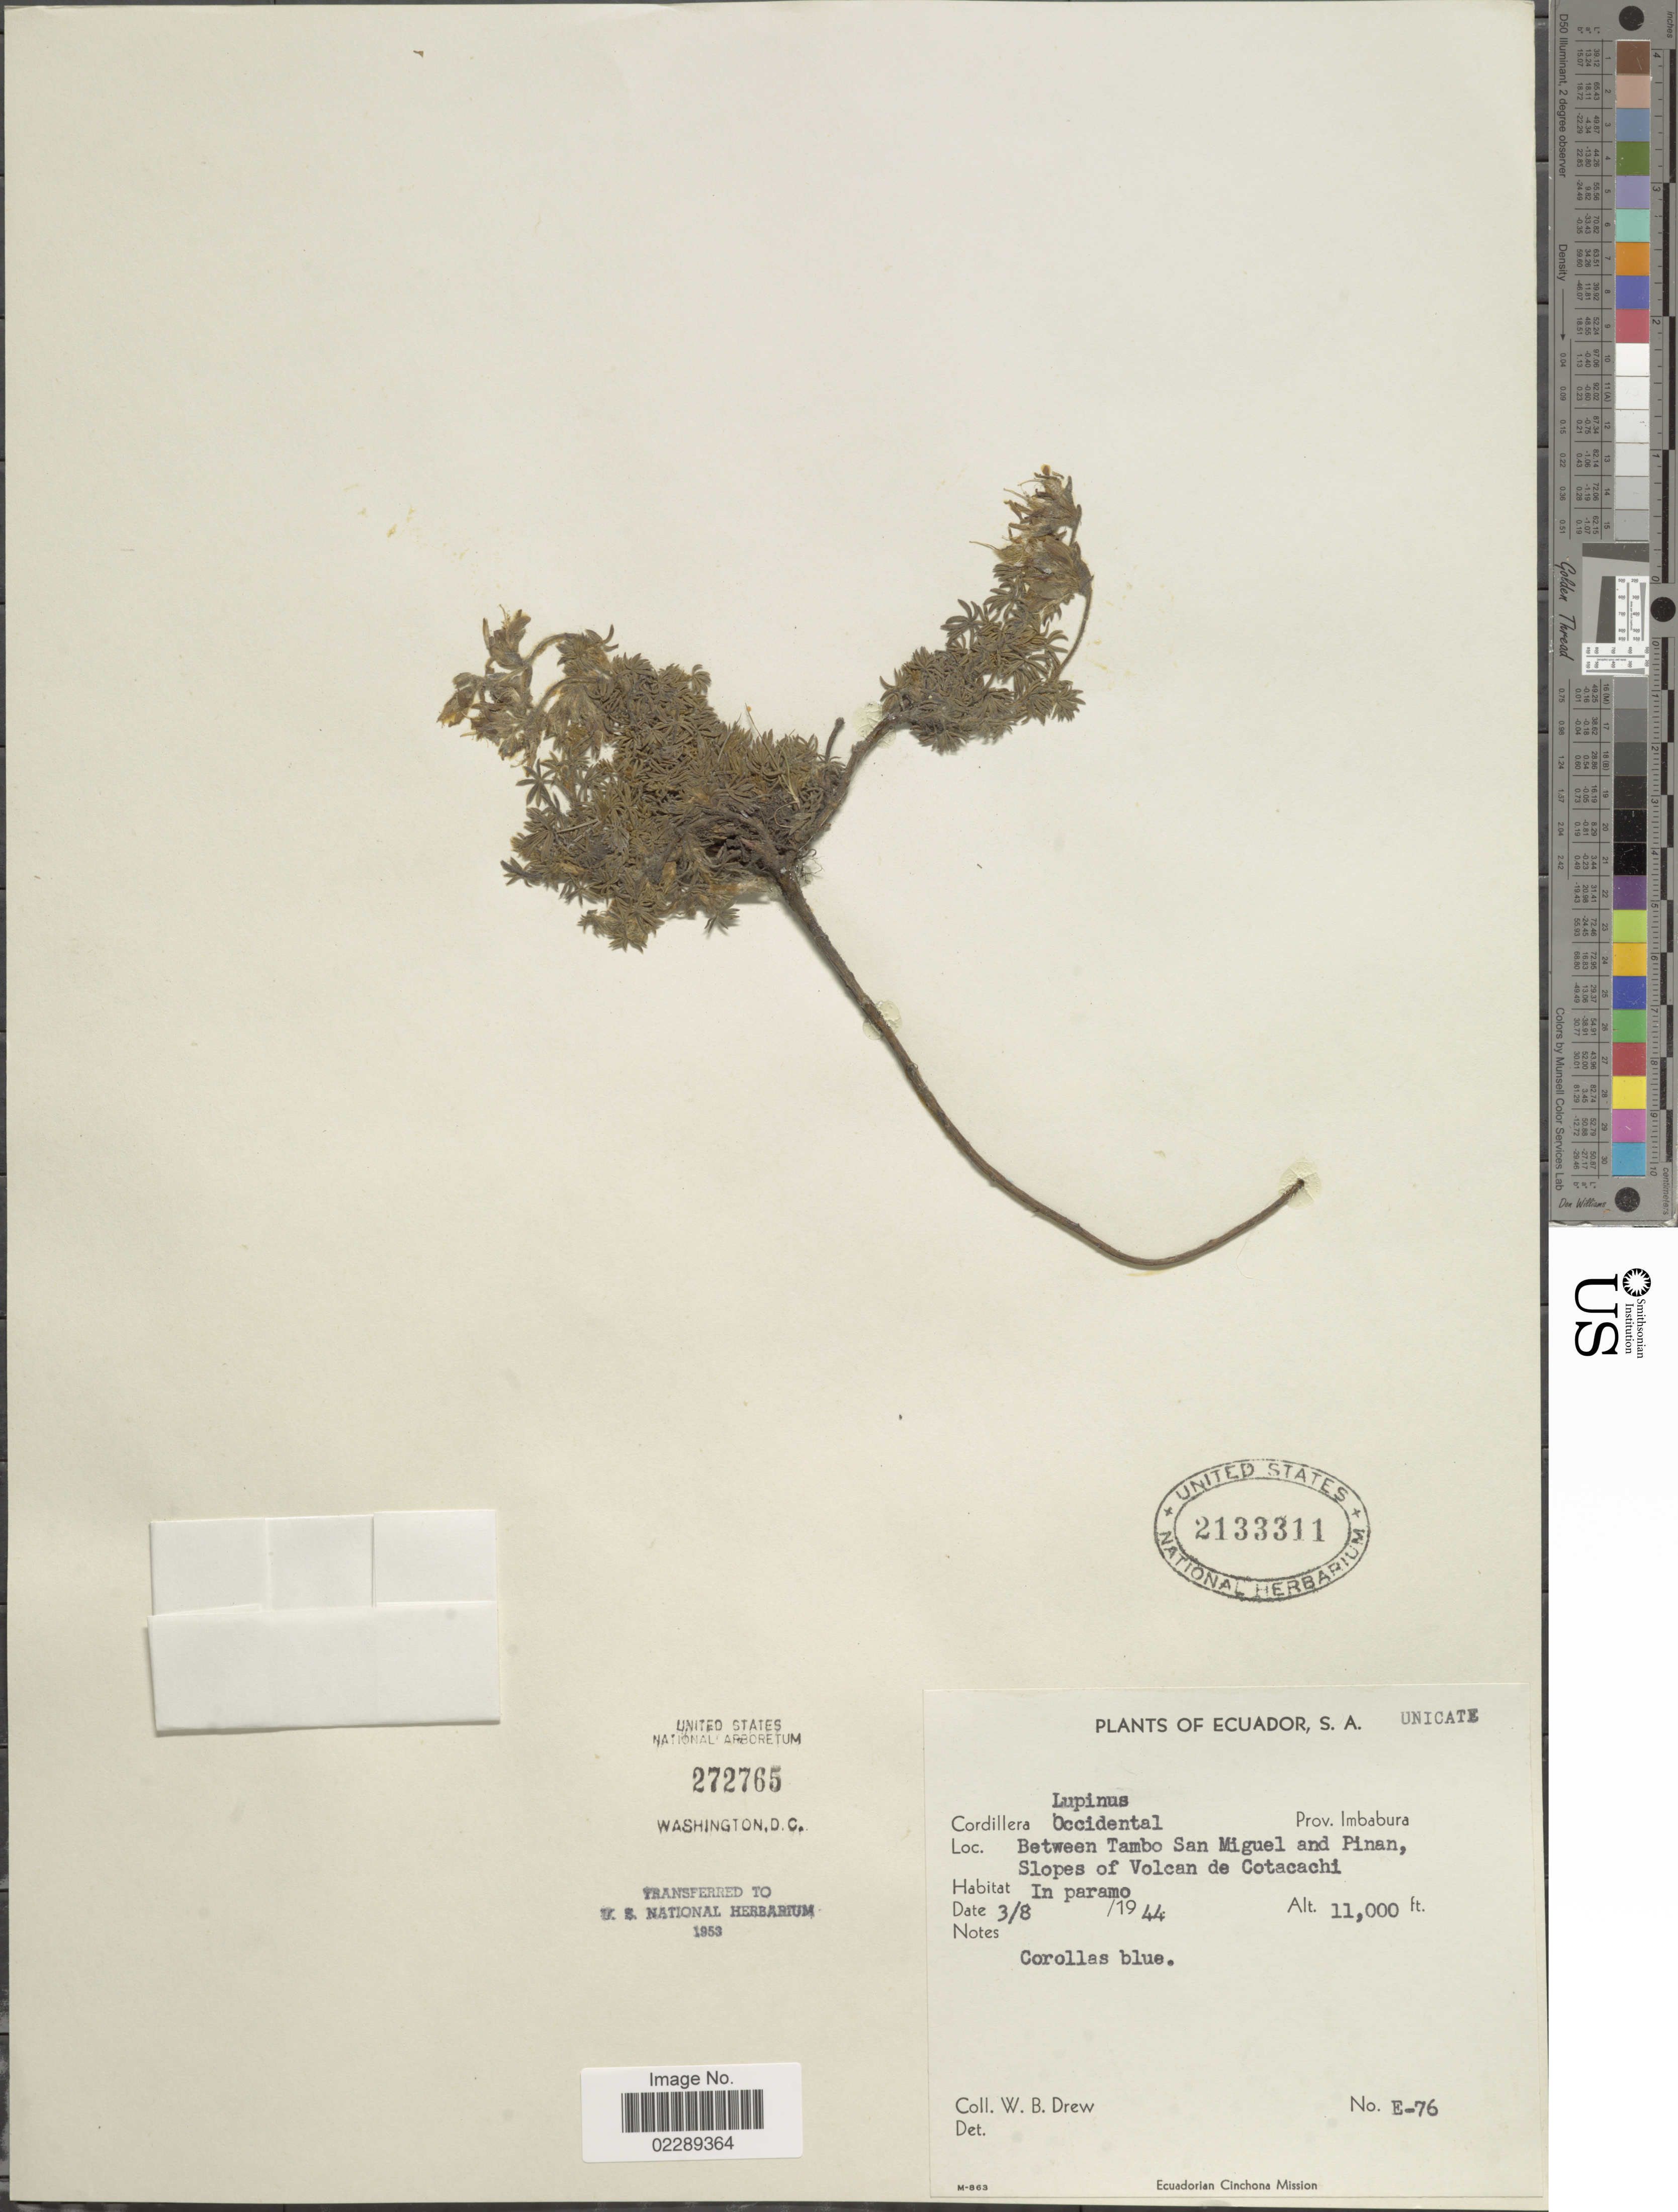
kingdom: Plantae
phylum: Tracheophyta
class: Magnoliopsida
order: Fabales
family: Fabaceae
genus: Lupinus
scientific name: Lupinus sp.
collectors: W. B. Drew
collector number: E-76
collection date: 1944-08-03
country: Ecuador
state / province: Imbabura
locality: Cordillera Oriental. Prov. Imbabura. Between Tambo San Miguel and Pinan, Slopes of Volcan de Cotacachi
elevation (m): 3353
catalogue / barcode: US 2133311